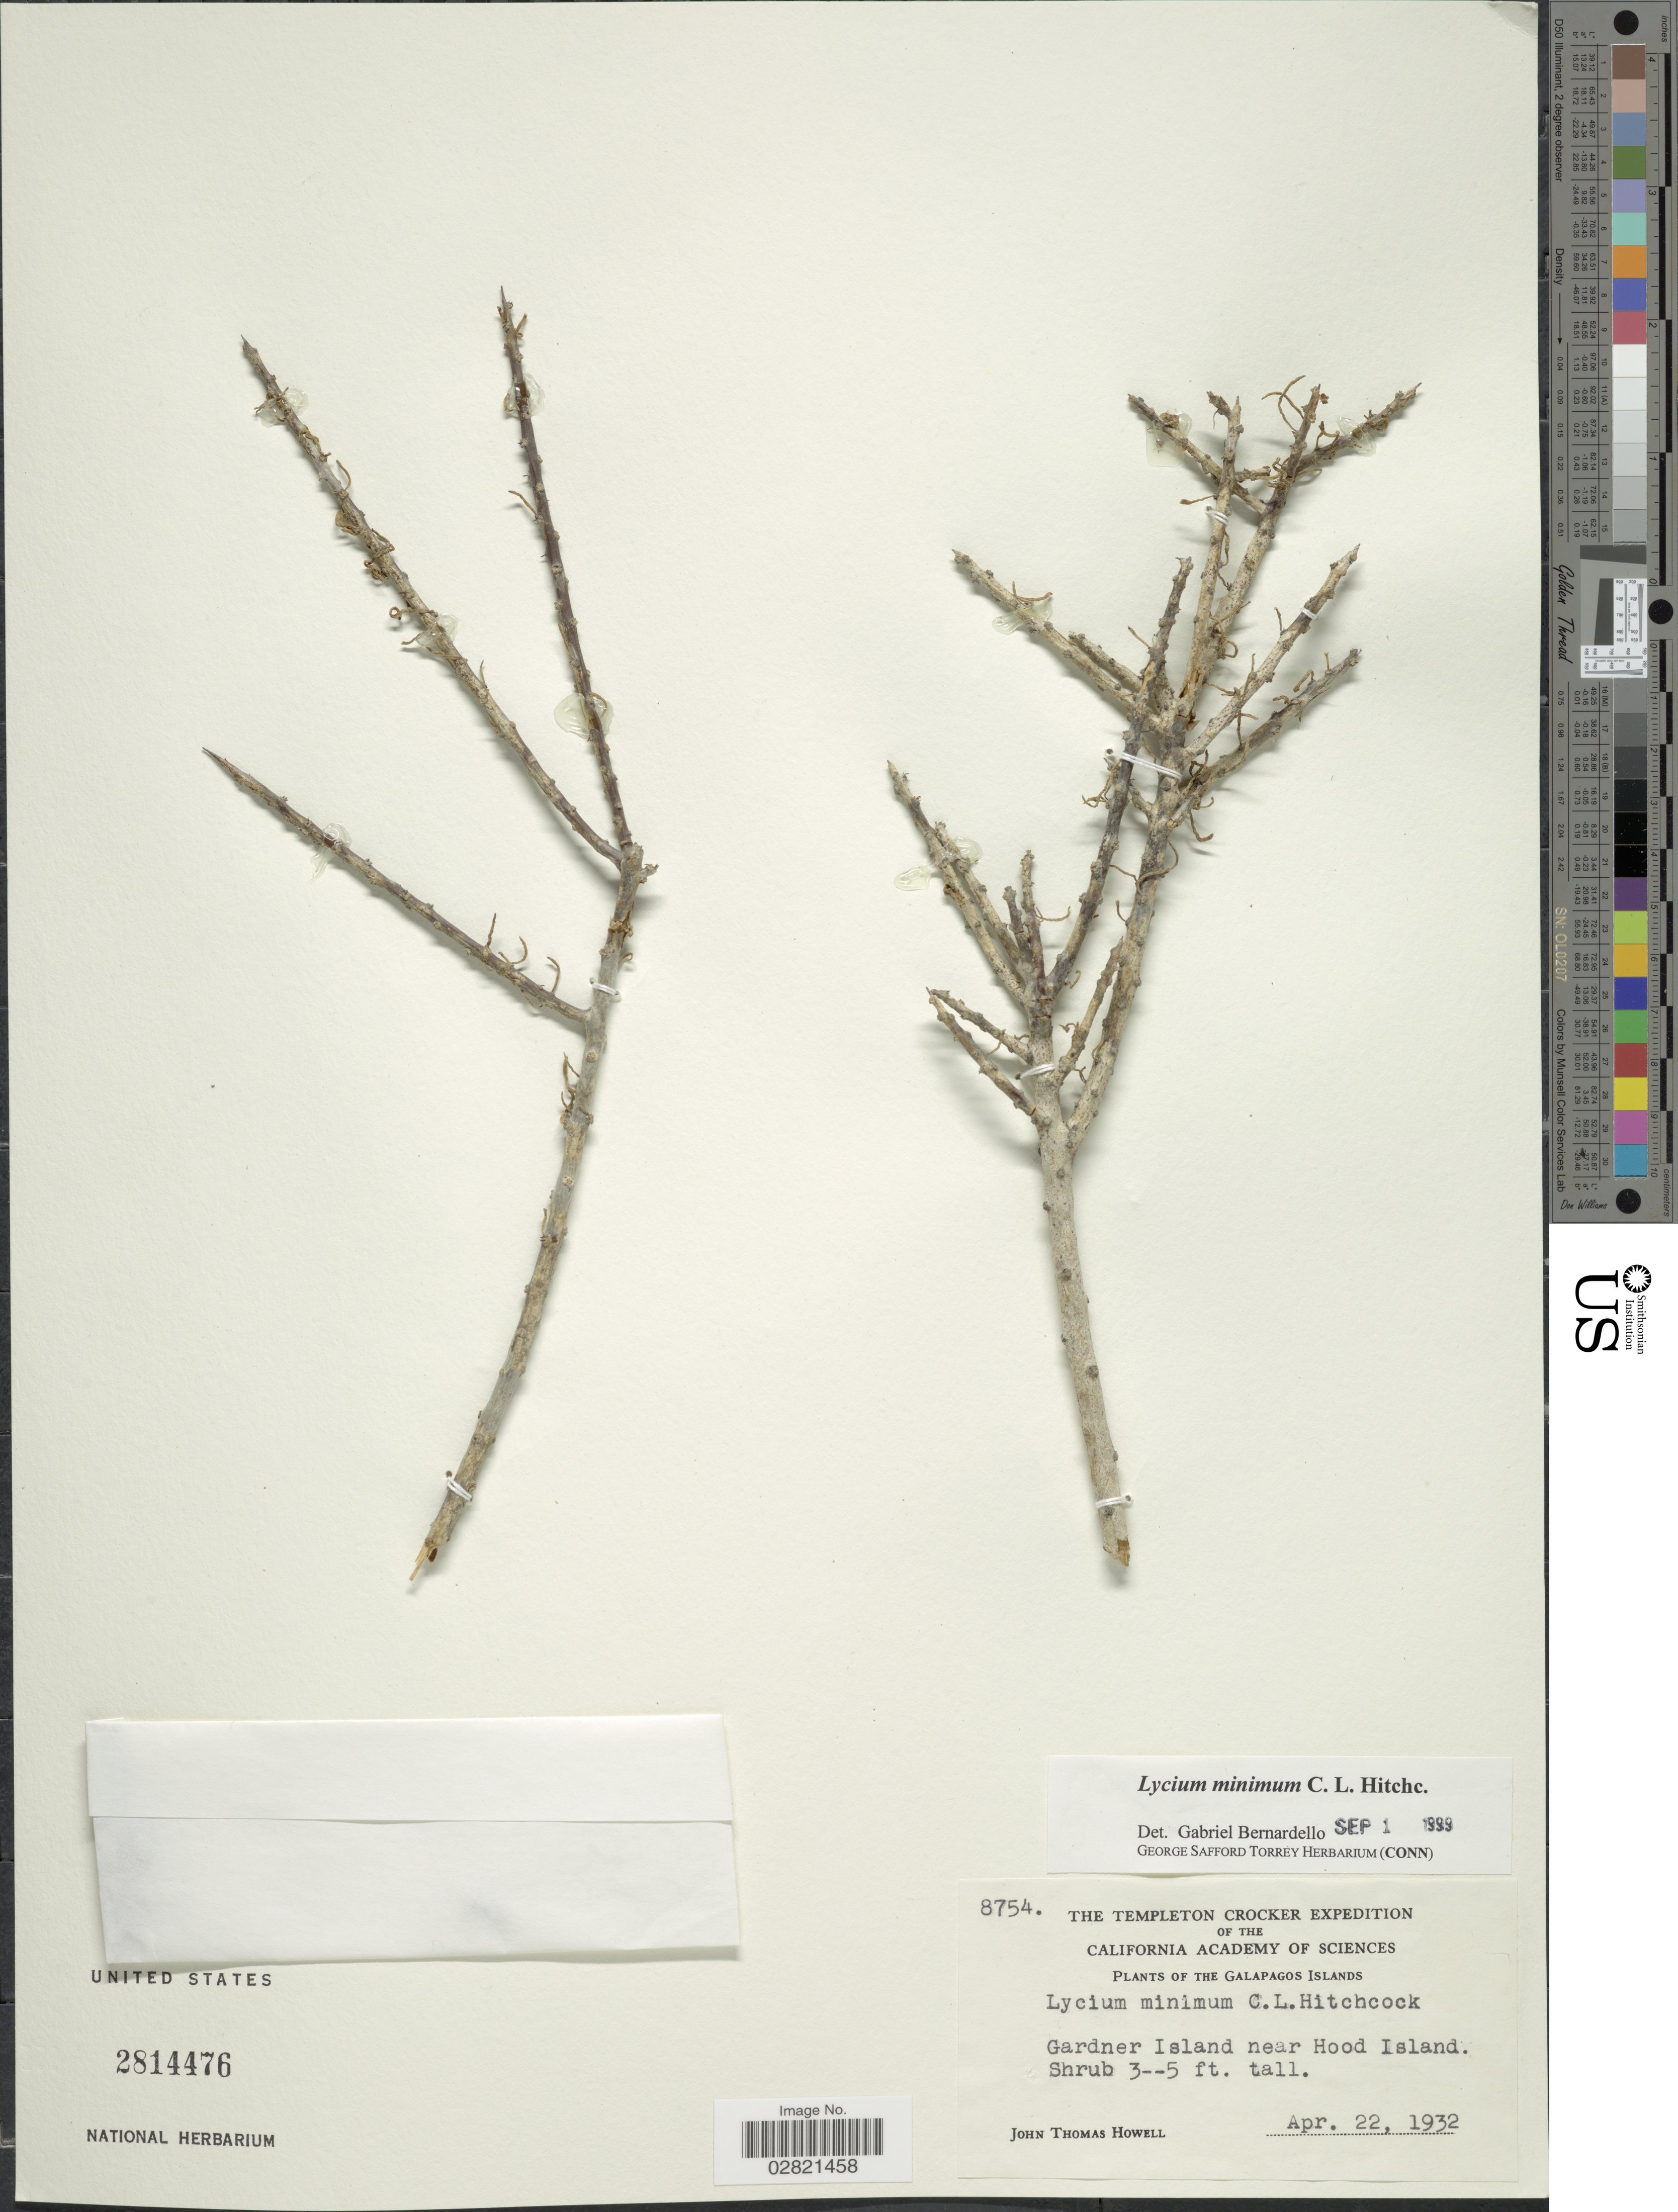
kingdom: Plantae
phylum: Tracheophyta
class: Magnoliopsida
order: Solanales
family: Solanaceae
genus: Lycium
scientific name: Lycium minimum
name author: C.L. Hitchc.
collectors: J. T. Howell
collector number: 8754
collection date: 1932-04-22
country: Ecuador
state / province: Colón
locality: Galapagos Islands. Gardner Island near Hood Island.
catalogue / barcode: US 2814476